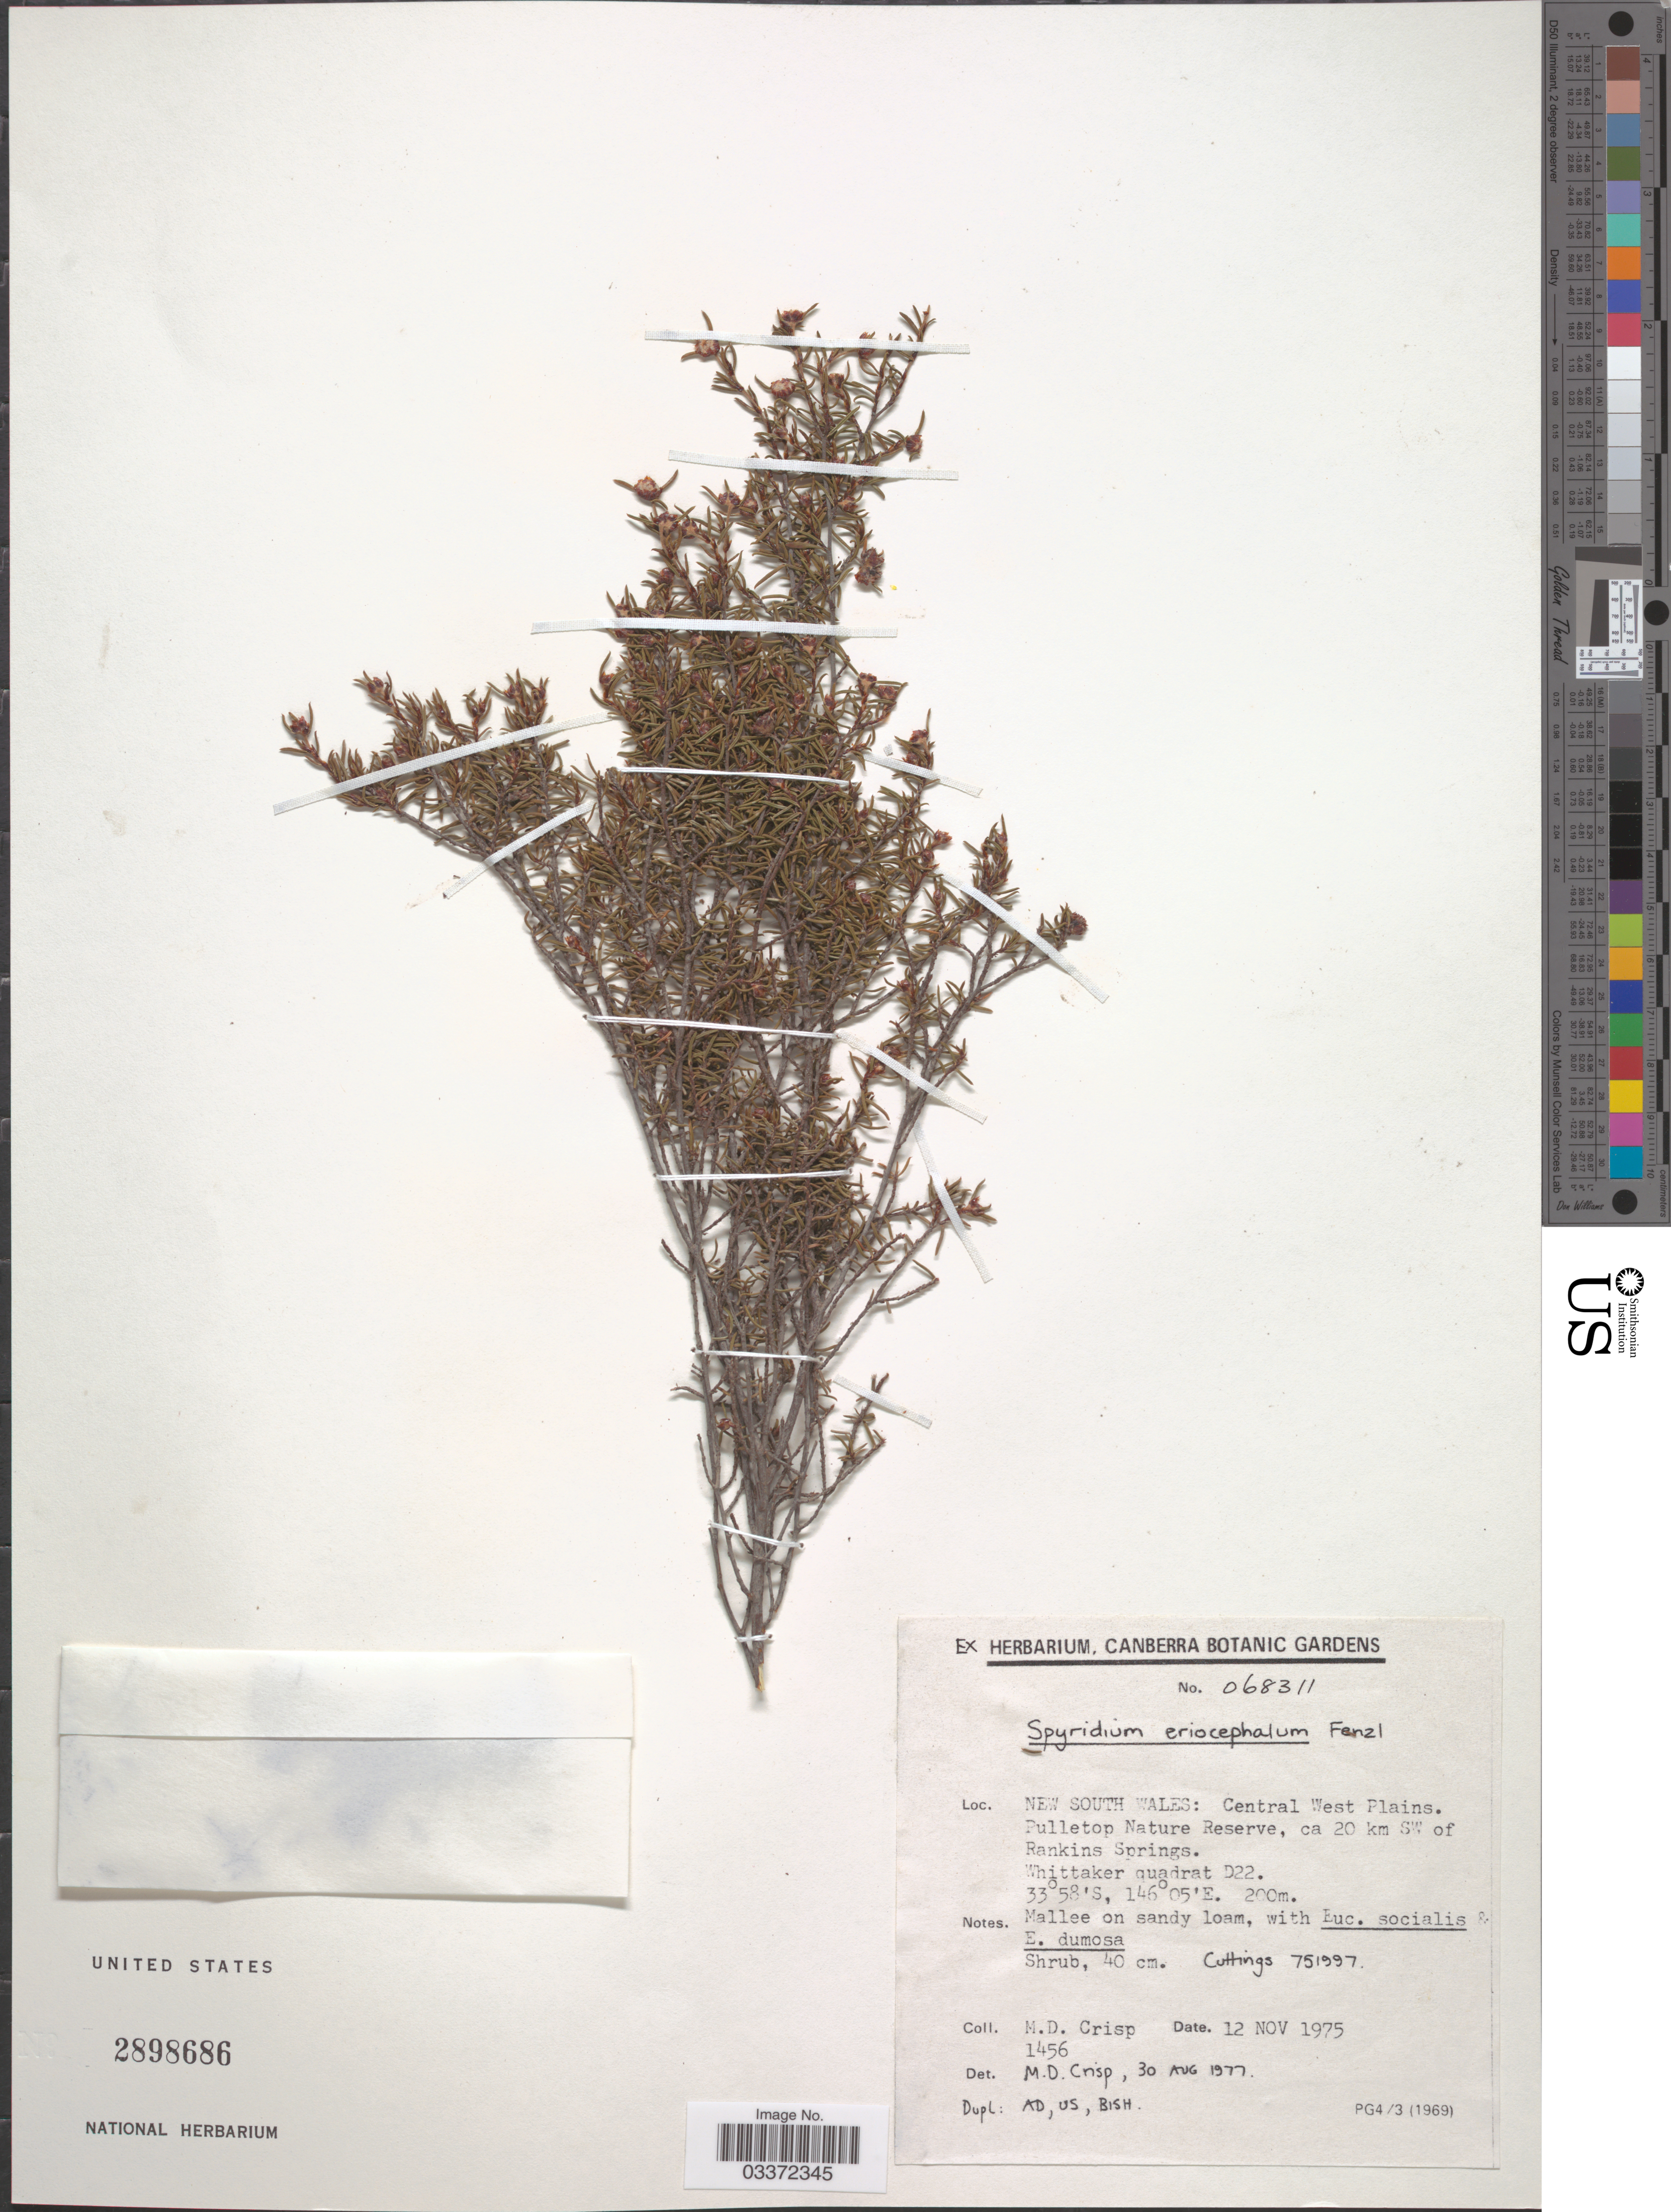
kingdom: Plantae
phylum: Tracheophyta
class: Magnoliopsida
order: Rosales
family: Rhamnaceae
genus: Spyridium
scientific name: Spyridium eriocephalum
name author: Fenzl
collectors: M. Crisp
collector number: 1456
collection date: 1975-11-12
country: Australia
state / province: New South Wales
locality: Central West Plains. Pulletop Nature Reserve, ca 20 km SW of Rankins Springs, Whittaker quadrat D22.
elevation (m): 200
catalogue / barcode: US 2898686